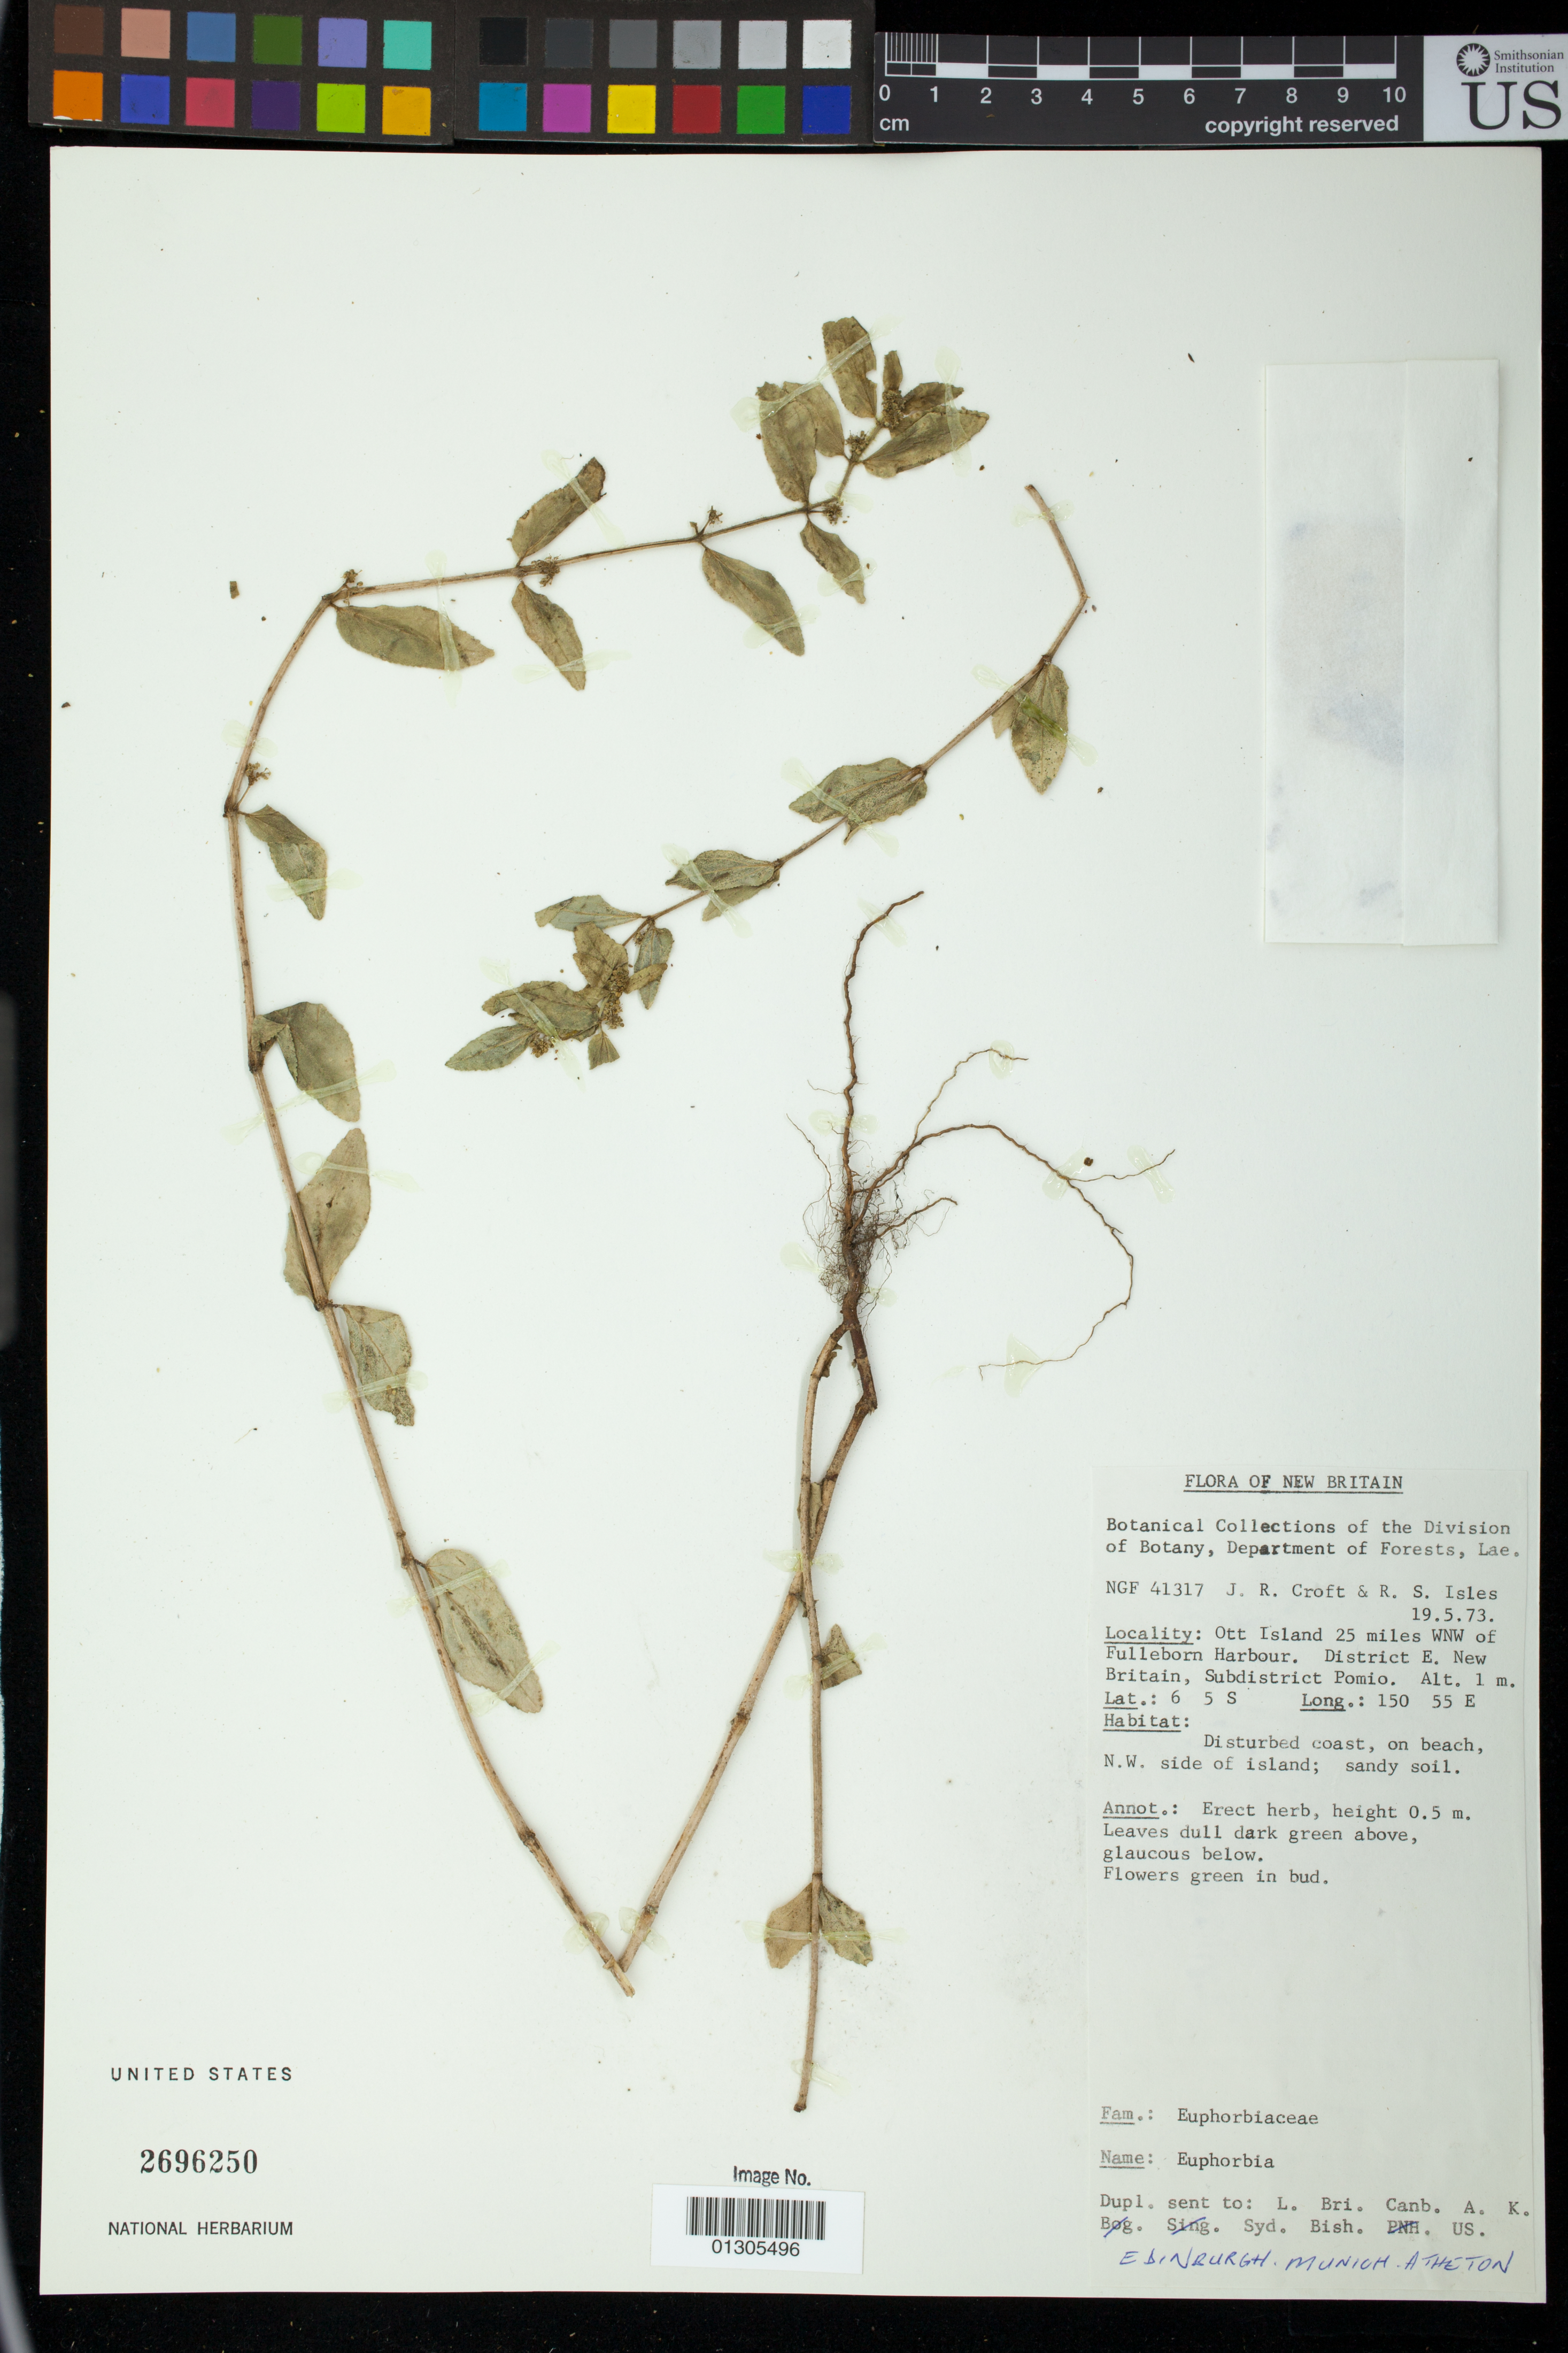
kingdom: Plantae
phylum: Tracheophyta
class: Magnoliopsida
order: Malpighiales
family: Euphorbiaceae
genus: Euphorbia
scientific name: Euphorbia hirta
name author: L.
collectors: J. R. Croft & R. Isles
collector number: NGF 41317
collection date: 1973-05-19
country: Papua New Guinea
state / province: East New Britain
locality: Ott Island 25 miles WNW of Fulleborn Harbour. District E. New Britain, Subdistrict Pomio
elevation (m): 1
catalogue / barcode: US 2696250